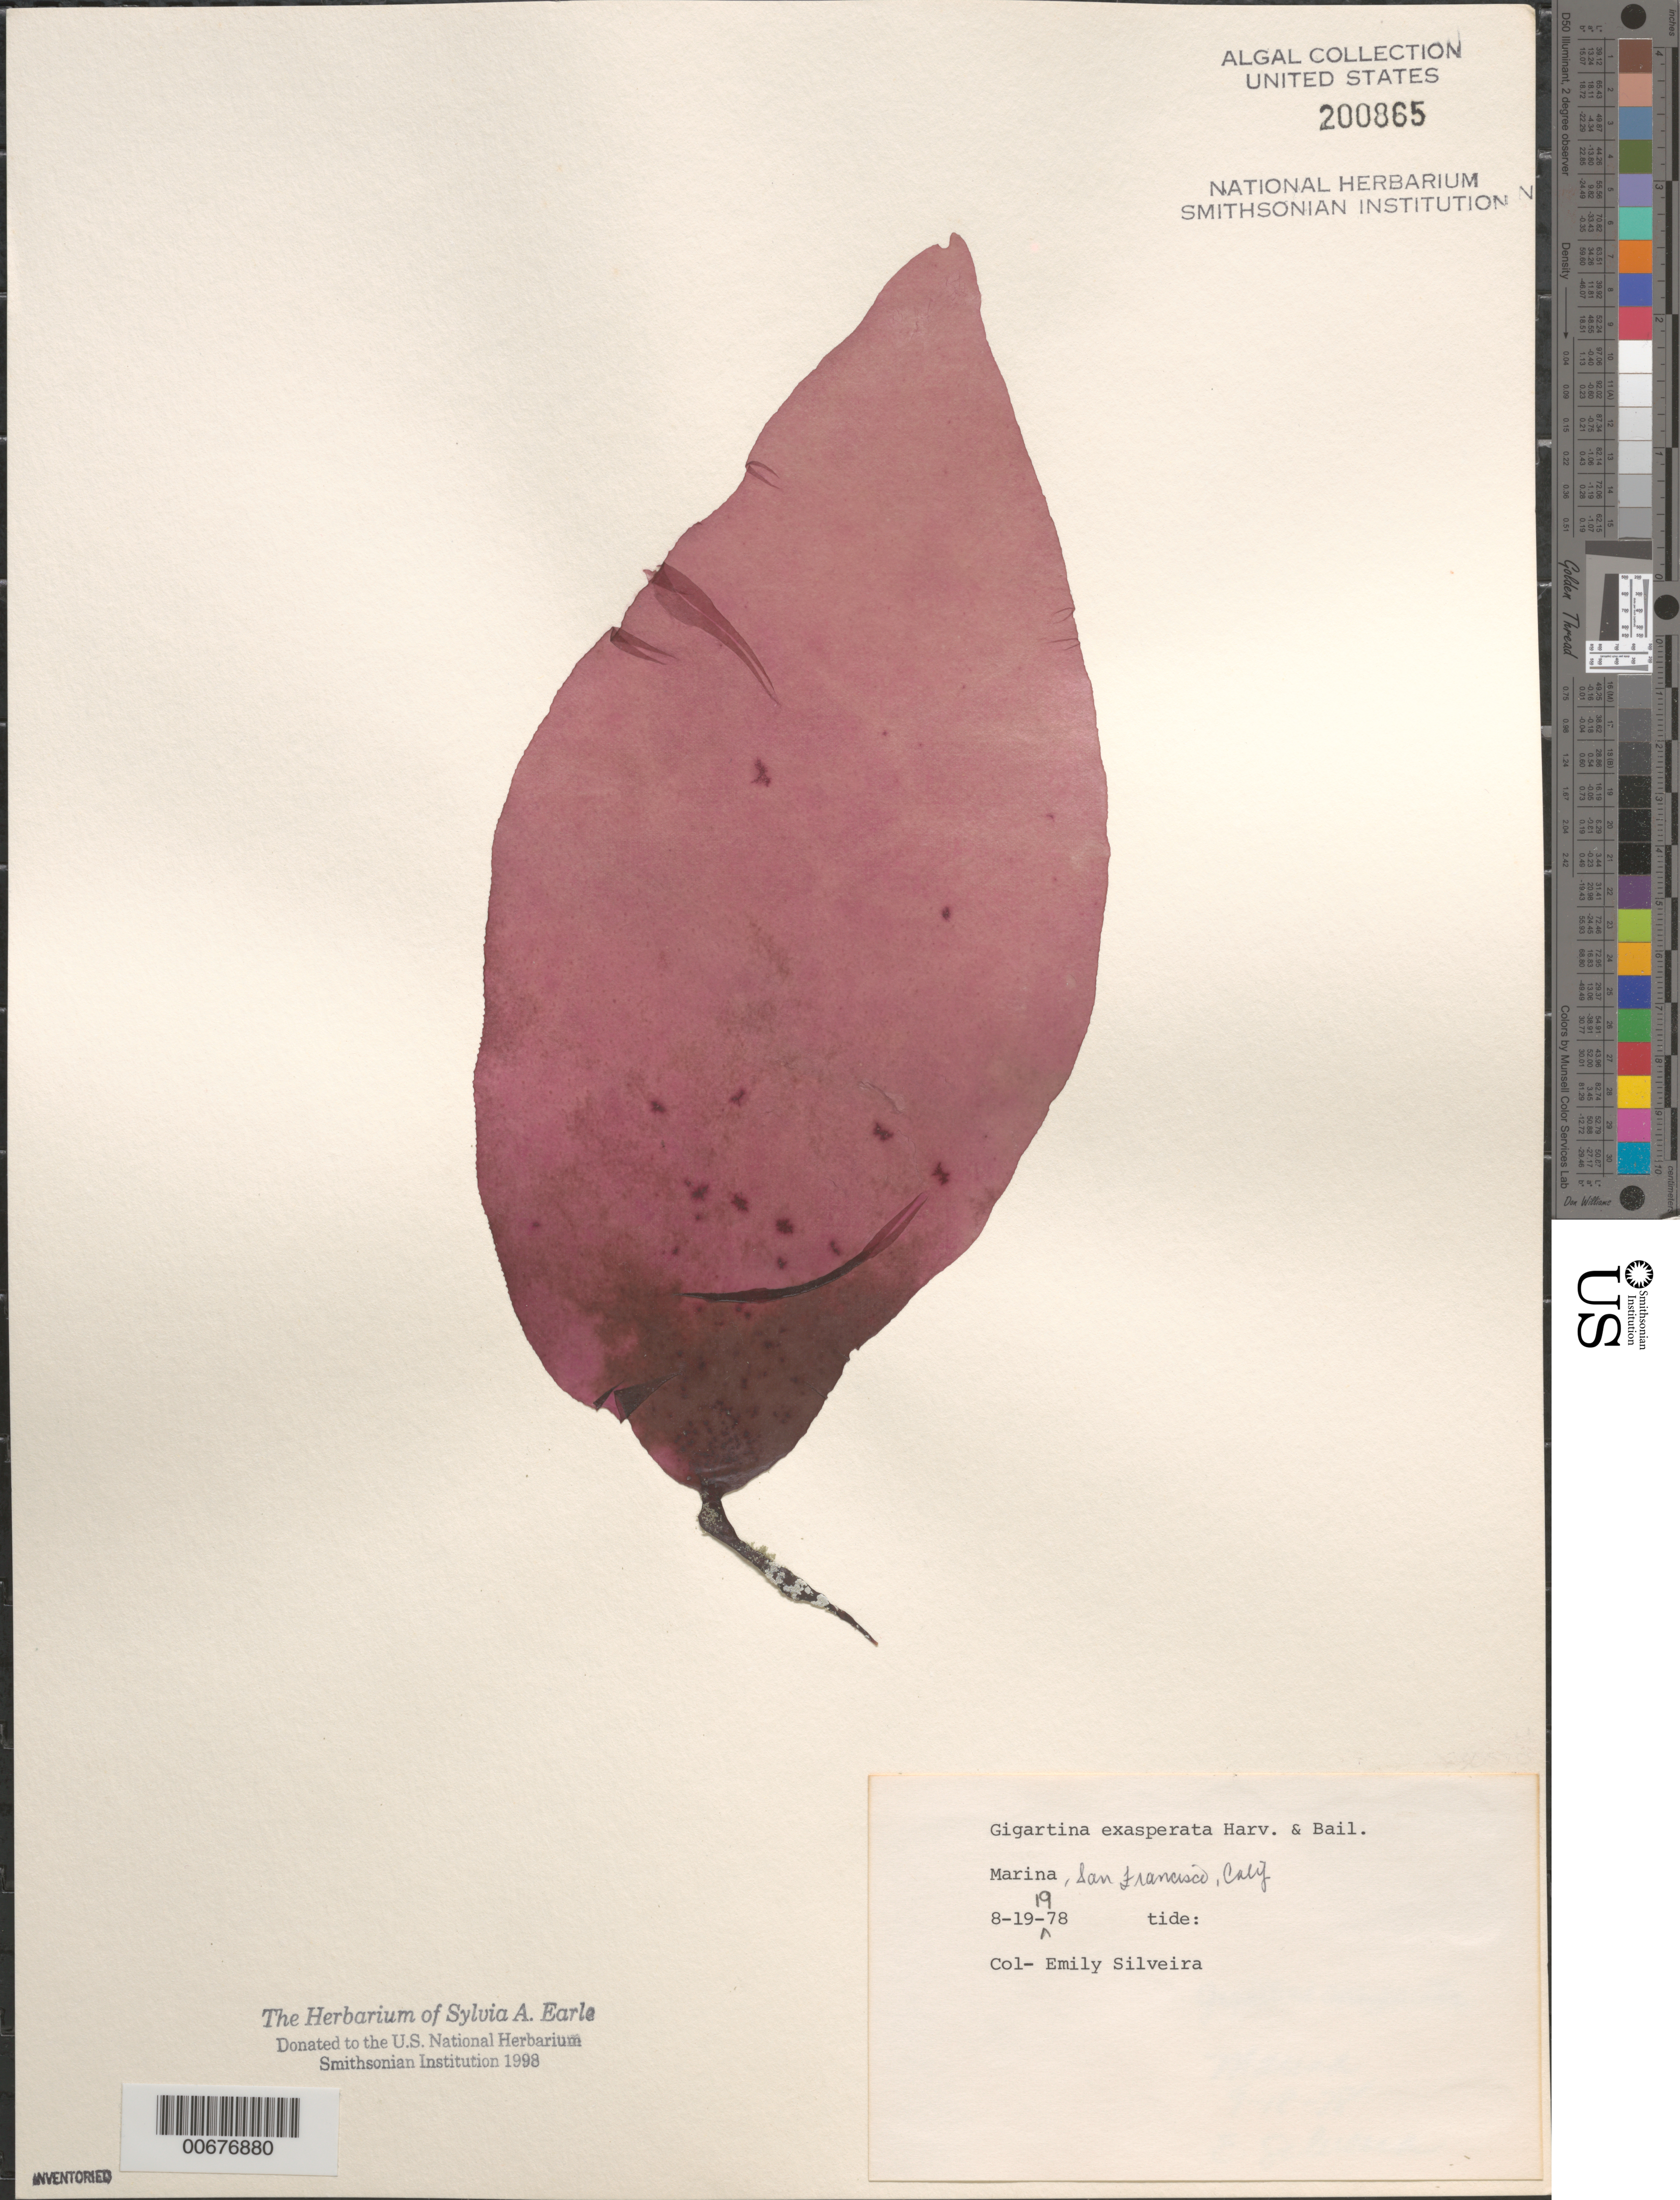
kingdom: Plantae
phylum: Rhodophyta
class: Florideophyceae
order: Gigartinales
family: Gigartinaceae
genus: Chondracanthus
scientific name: Chondracanthus exasperatus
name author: (Harv. & J. Bailey) J.R. Hughey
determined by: Algae name updating Project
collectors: E. A. Silveira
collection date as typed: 19 Aug 1978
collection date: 1978-08-19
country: United States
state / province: California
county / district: San Francisco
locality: San Francisco, marina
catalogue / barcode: US 200865